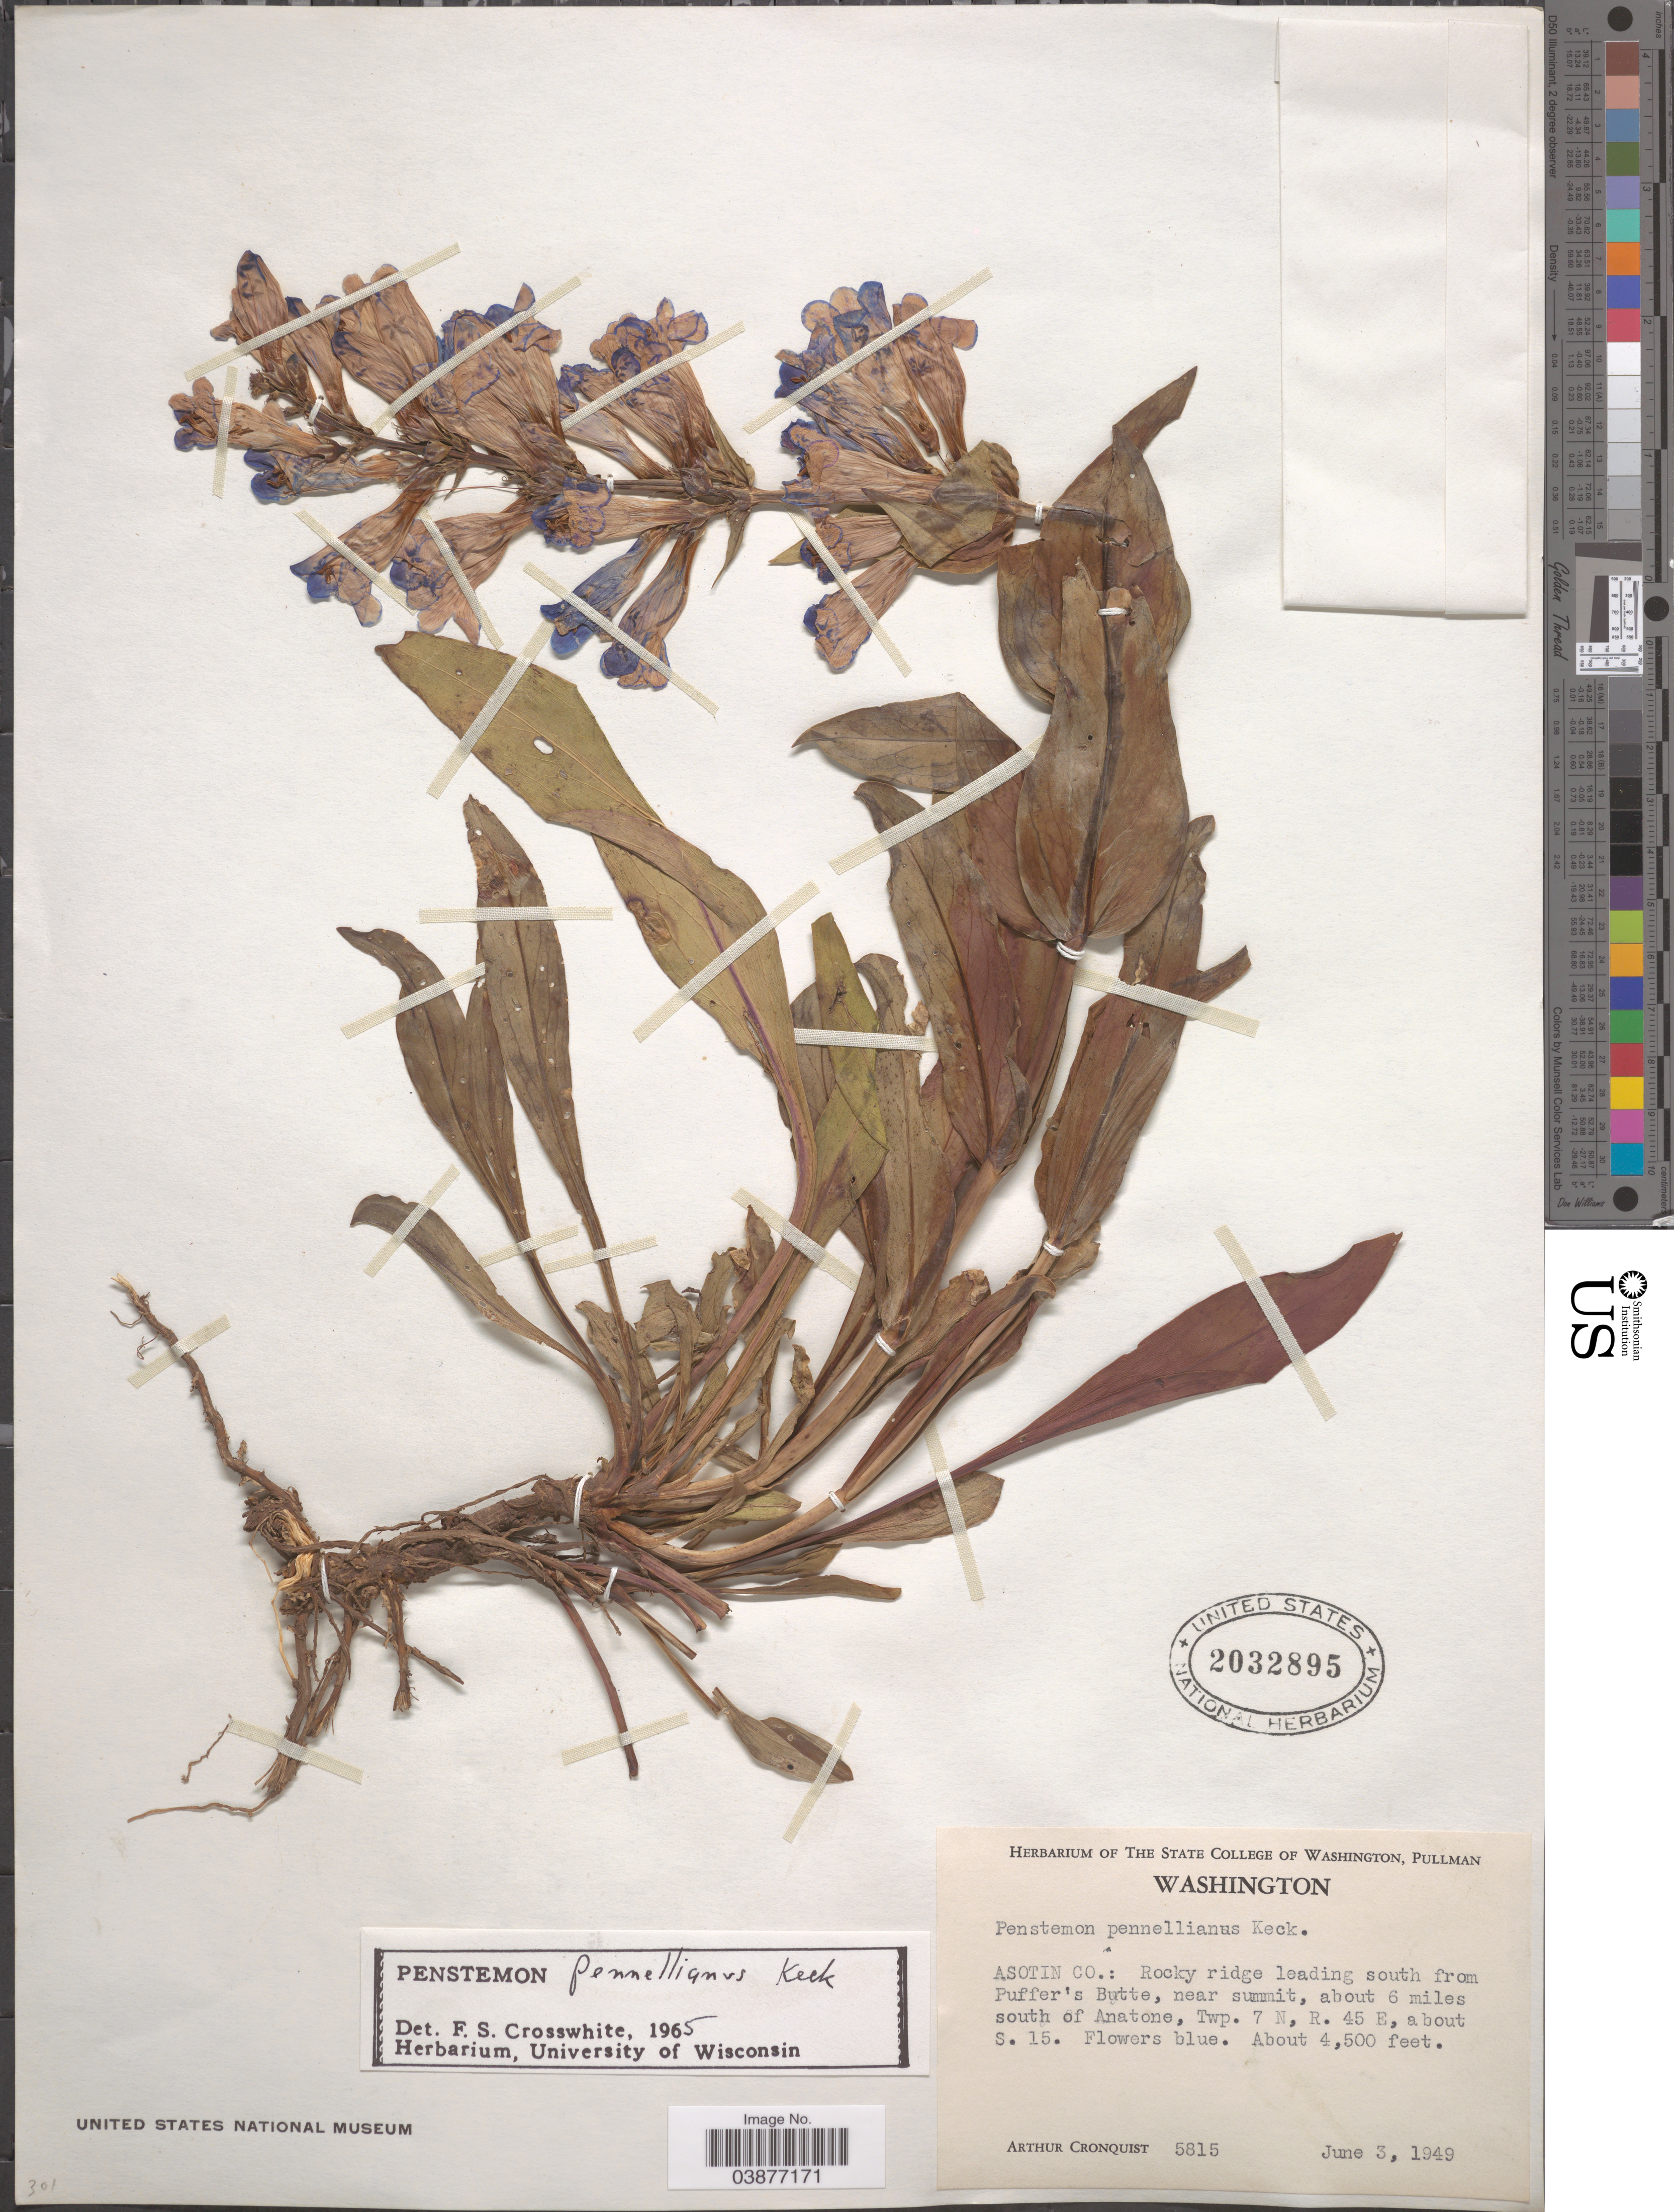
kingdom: Plantae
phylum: Tracheophyta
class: Magnoliopsida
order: Lamiales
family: Plantaginaceae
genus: Penstemon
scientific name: Penstemon pennellianus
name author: D.D. Keck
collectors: A. J. Cronquist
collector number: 5815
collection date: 1949-06-03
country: United States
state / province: Washington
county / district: Asotin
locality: Asotin Co.: Rocky ridge leading south from Puffer's Butte, near summit, about 6 miles south of Anatone, Twp. 7 N, R. 45 E, about S. 15.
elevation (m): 1372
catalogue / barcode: US 2032895